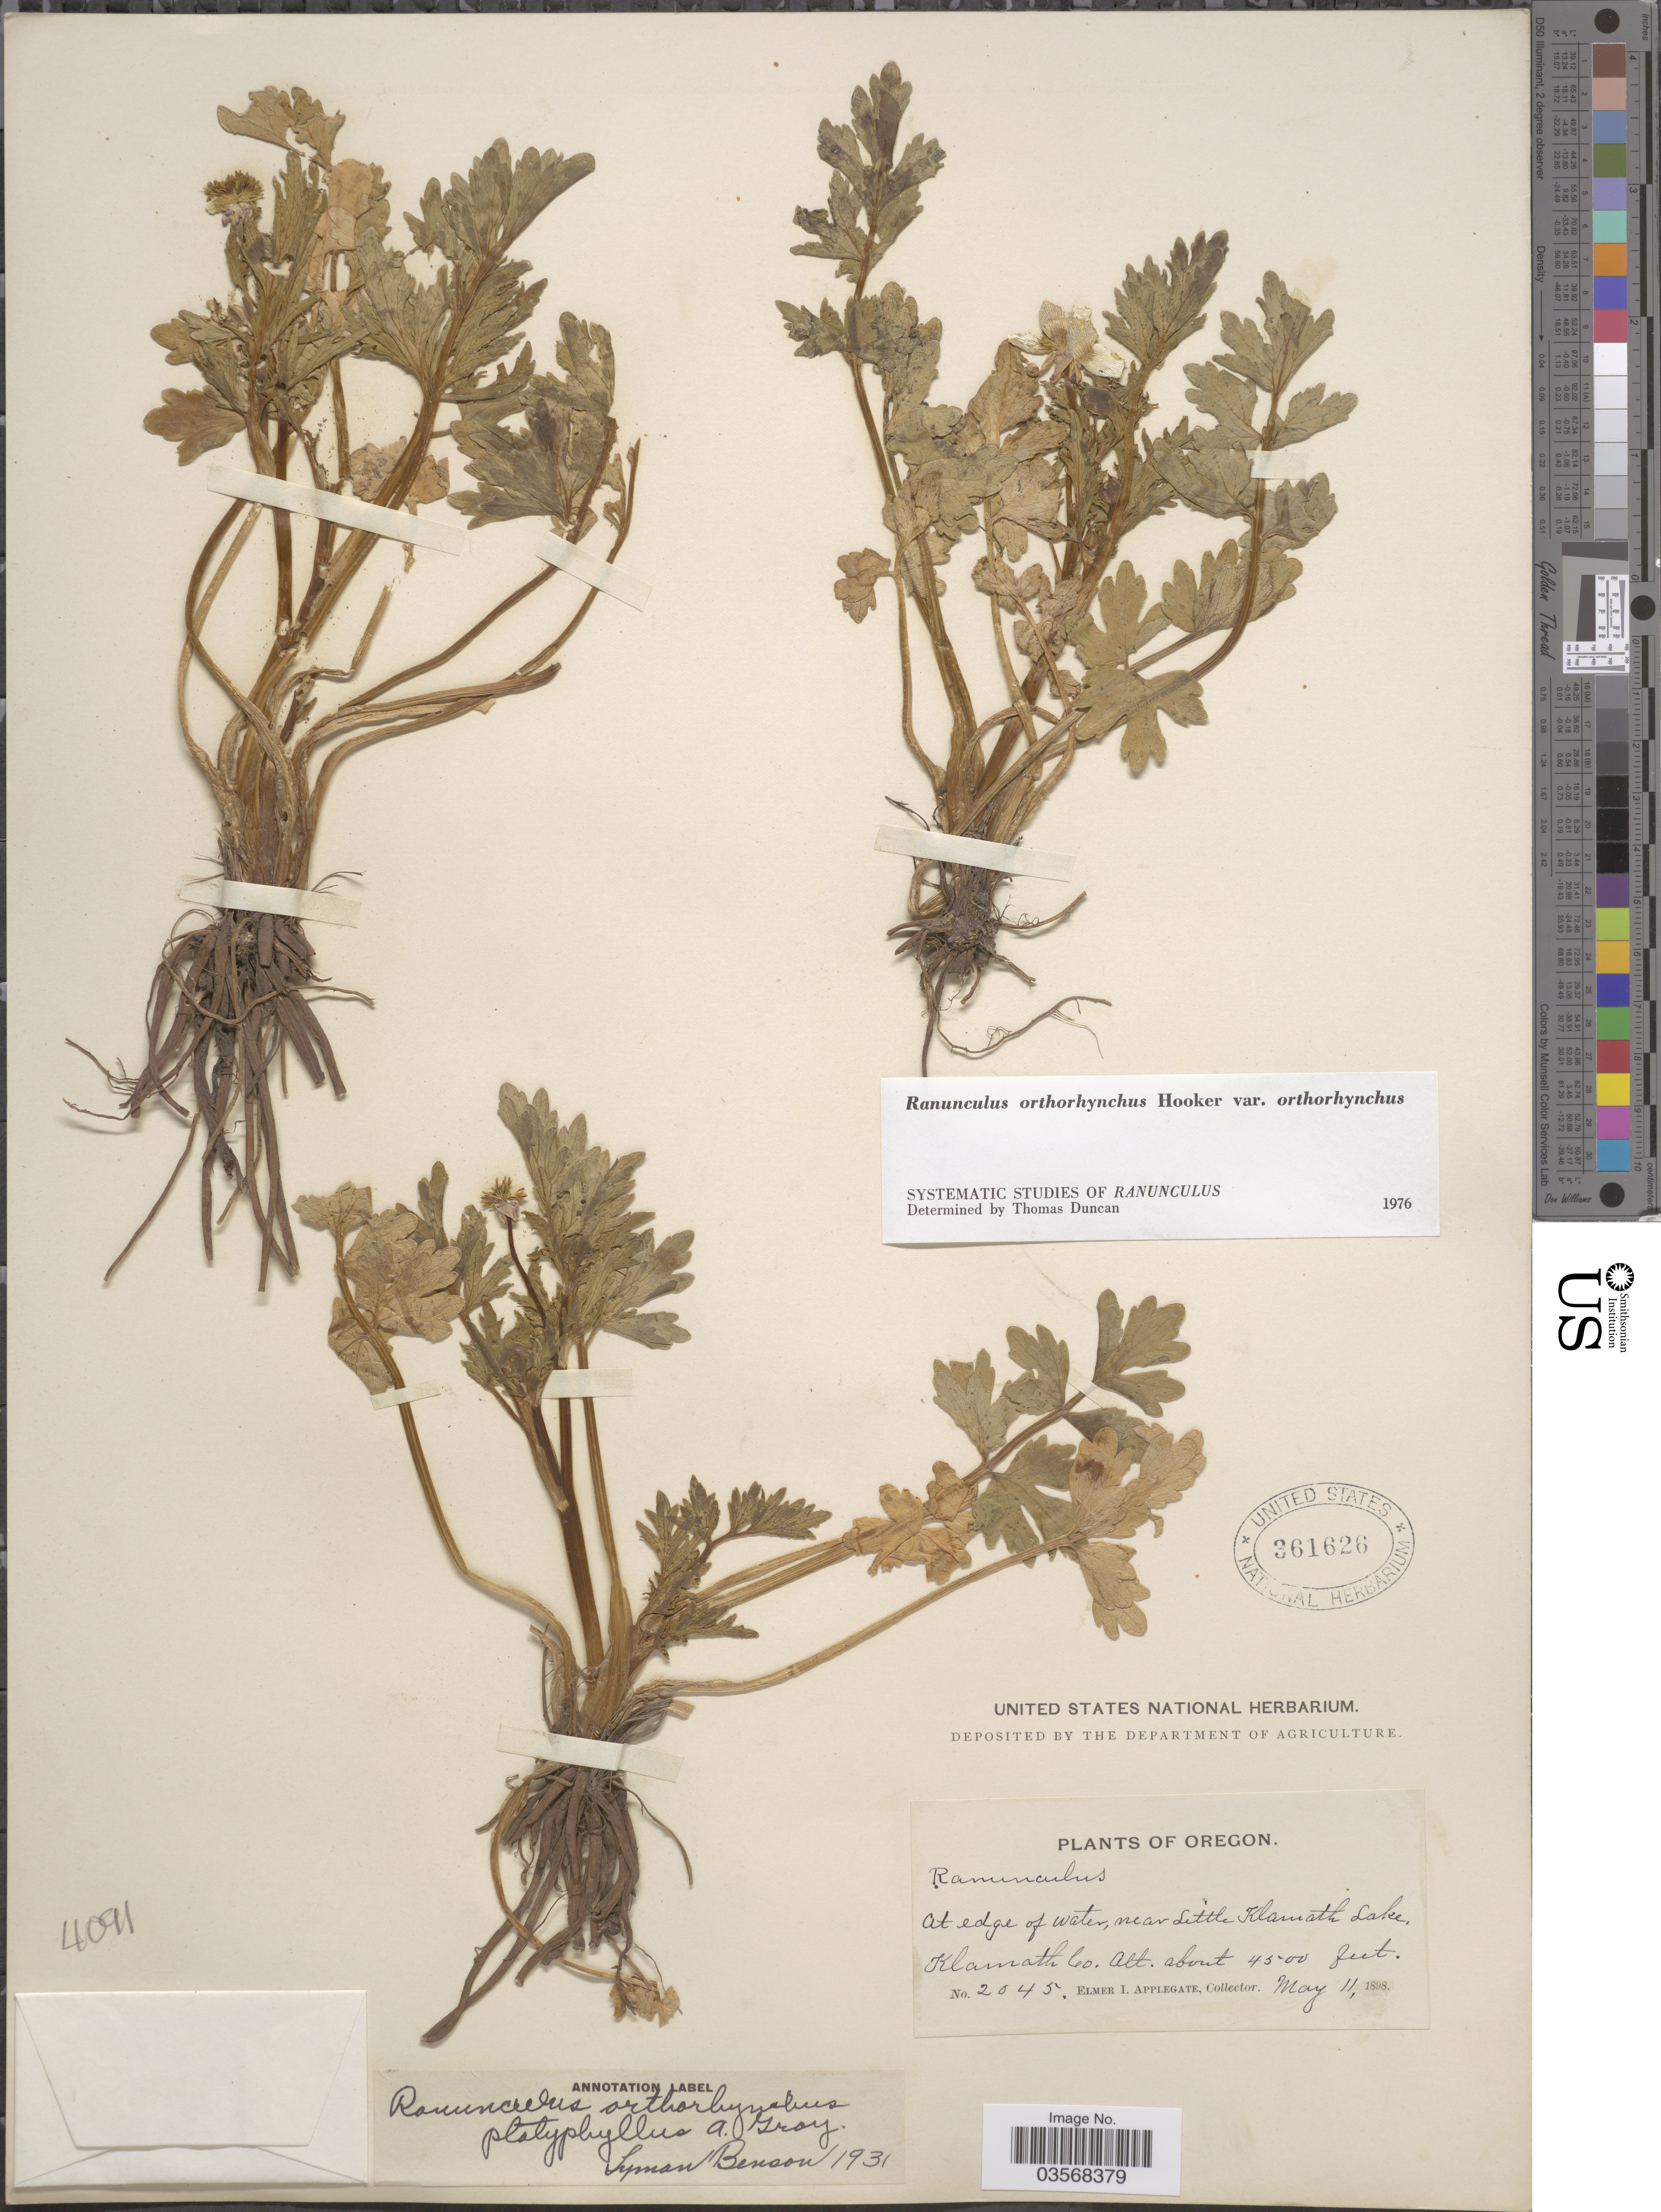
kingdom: Plantae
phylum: Tracheophyta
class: Magnoliopsida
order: Ranunculales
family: Ranunculaceae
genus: Ranunculus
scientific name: Ranunculus orthorhynchus var. orthorhynchus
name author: Hook.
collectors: E. I. Applegate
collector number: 2045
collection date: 1898-05-11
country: United States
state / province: Oregon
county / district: Klamath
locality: Near Little Klamath Lake, Klamath Co.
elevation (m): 1372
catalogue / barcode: US 361626